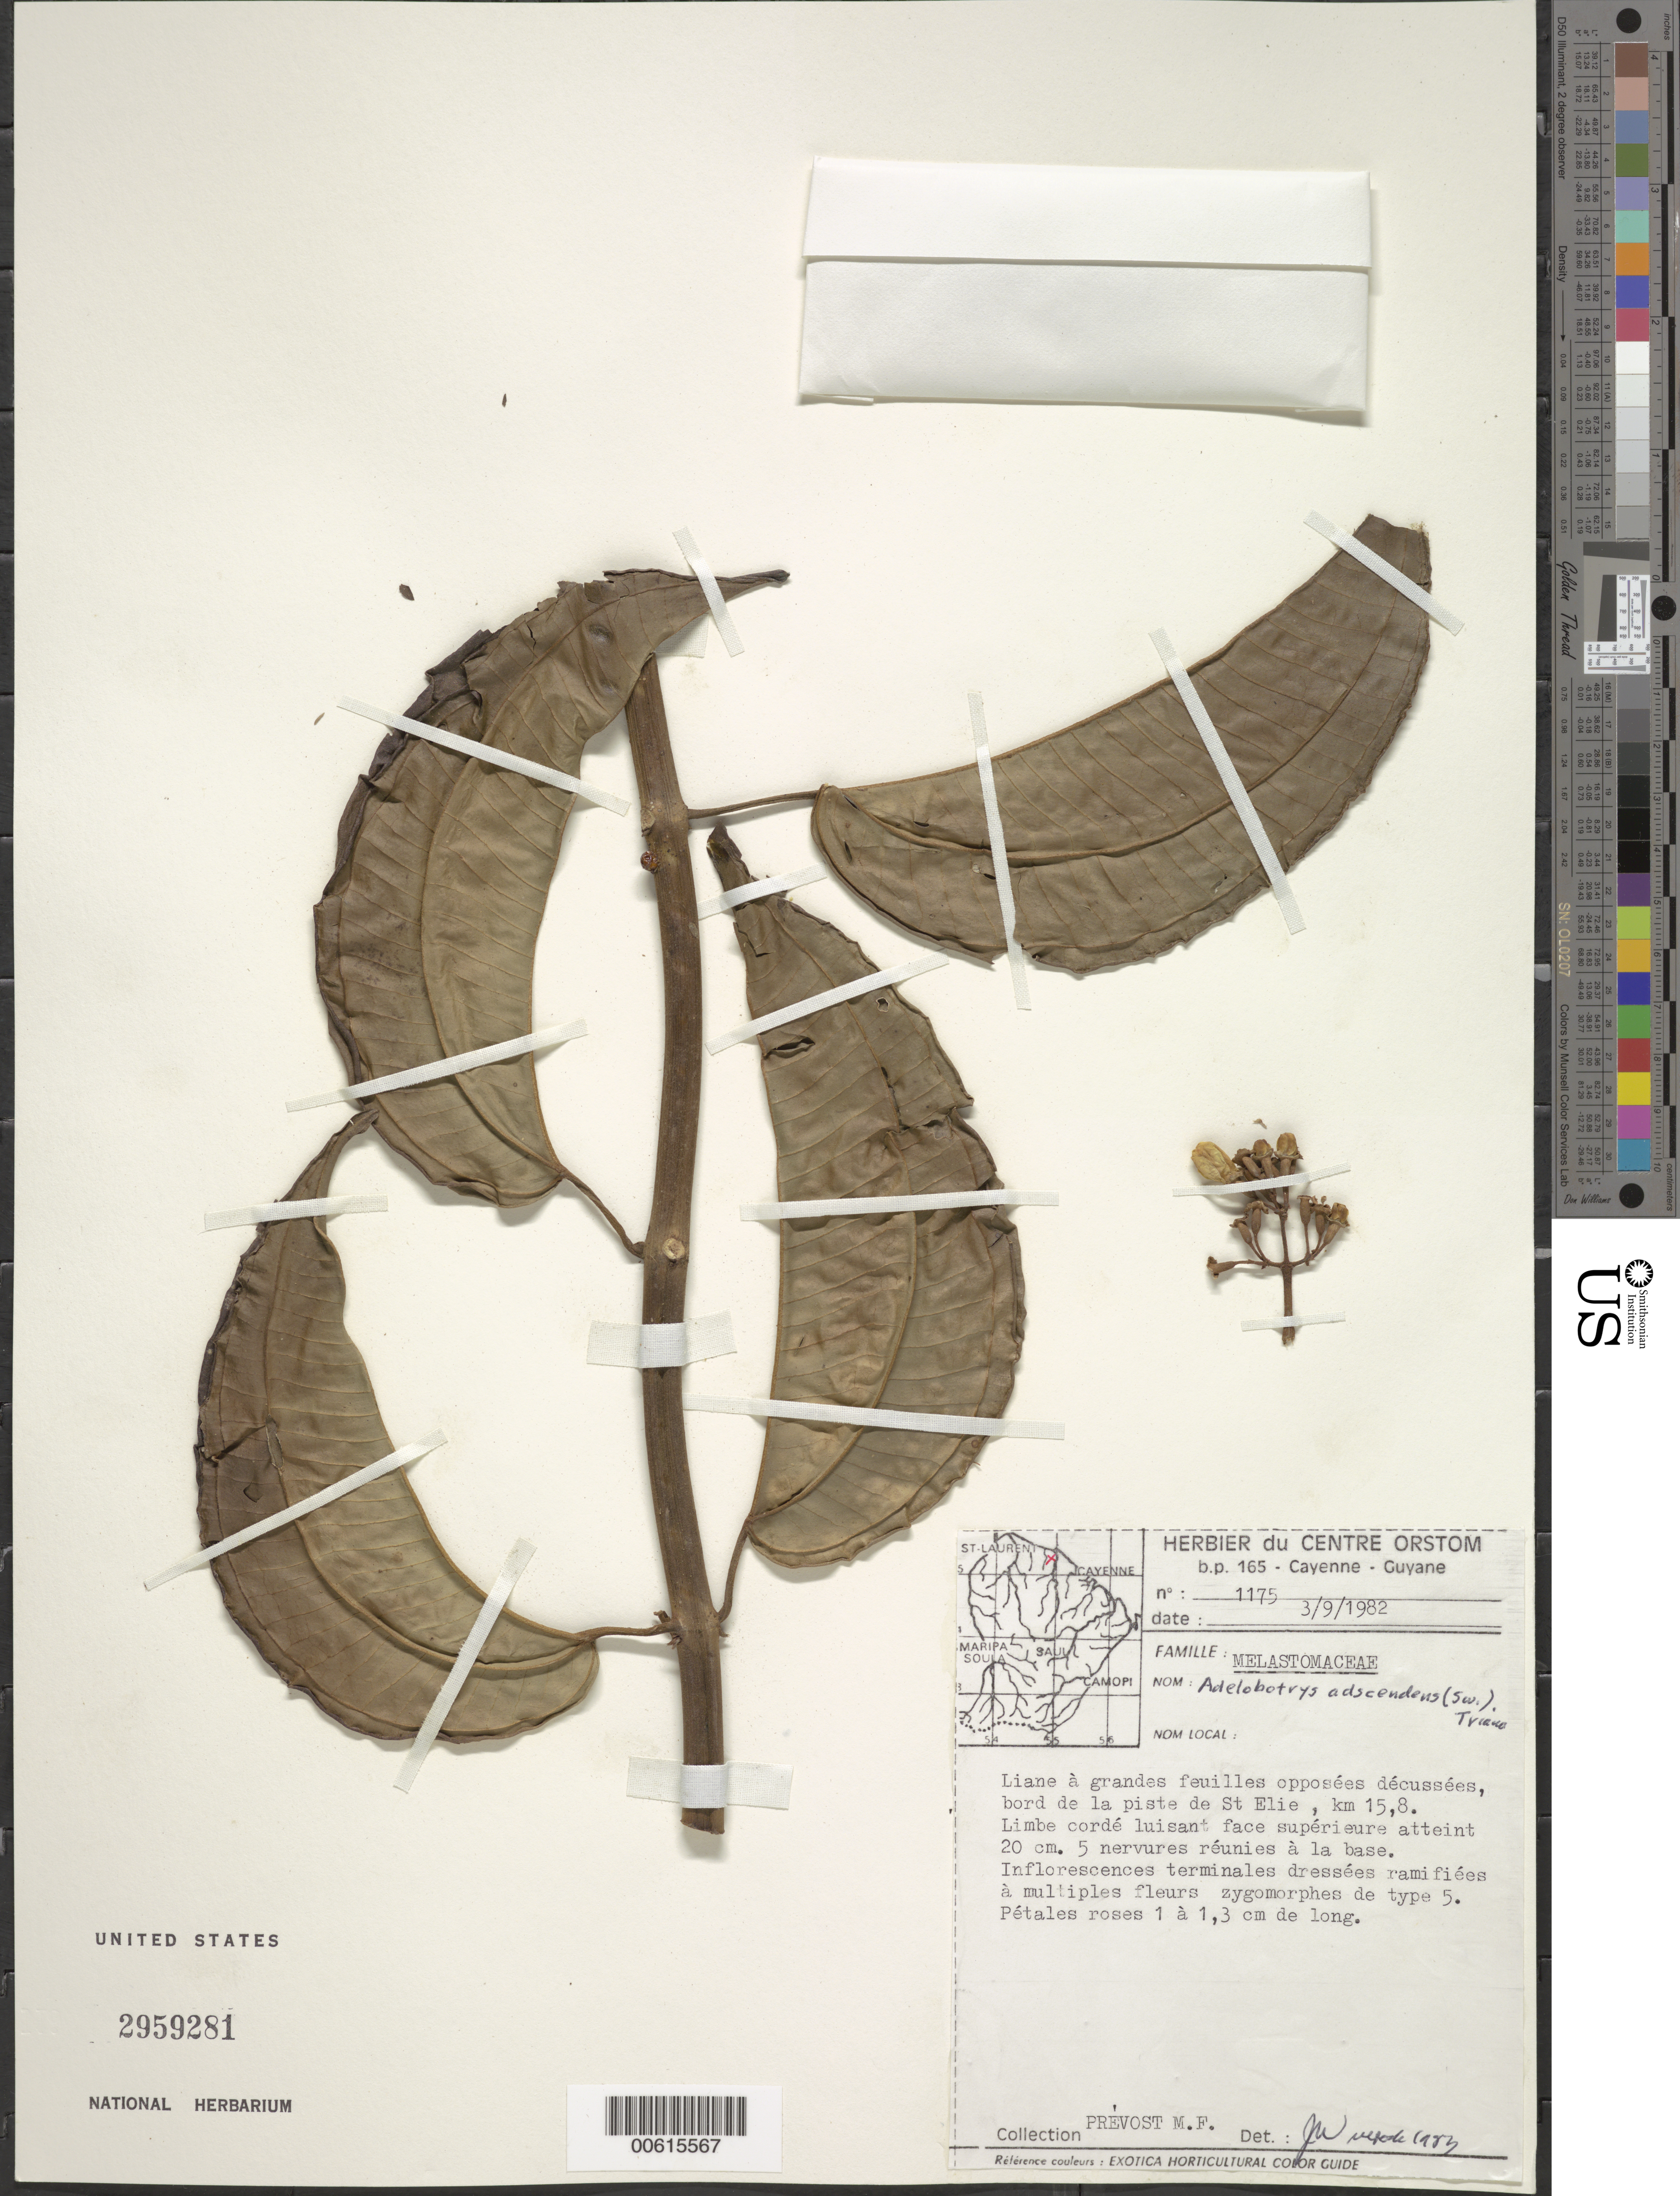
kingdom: Plantae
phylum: Tracheophyta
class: Magnoliopsida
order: Myrtales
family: Melastomataceae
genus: Adelobotrys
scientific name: Adelobotrys adscendens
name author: (Sw.) Triana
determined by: Wurdack, John J., (US), US (UNITED STATES)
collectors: M.-F. Prévost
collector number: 1175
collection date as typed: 3-Sep-82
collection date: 1982-09-03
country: French Guiana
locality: Piste de Saint-Élie, pk. 15.8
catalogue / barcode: US 2959281